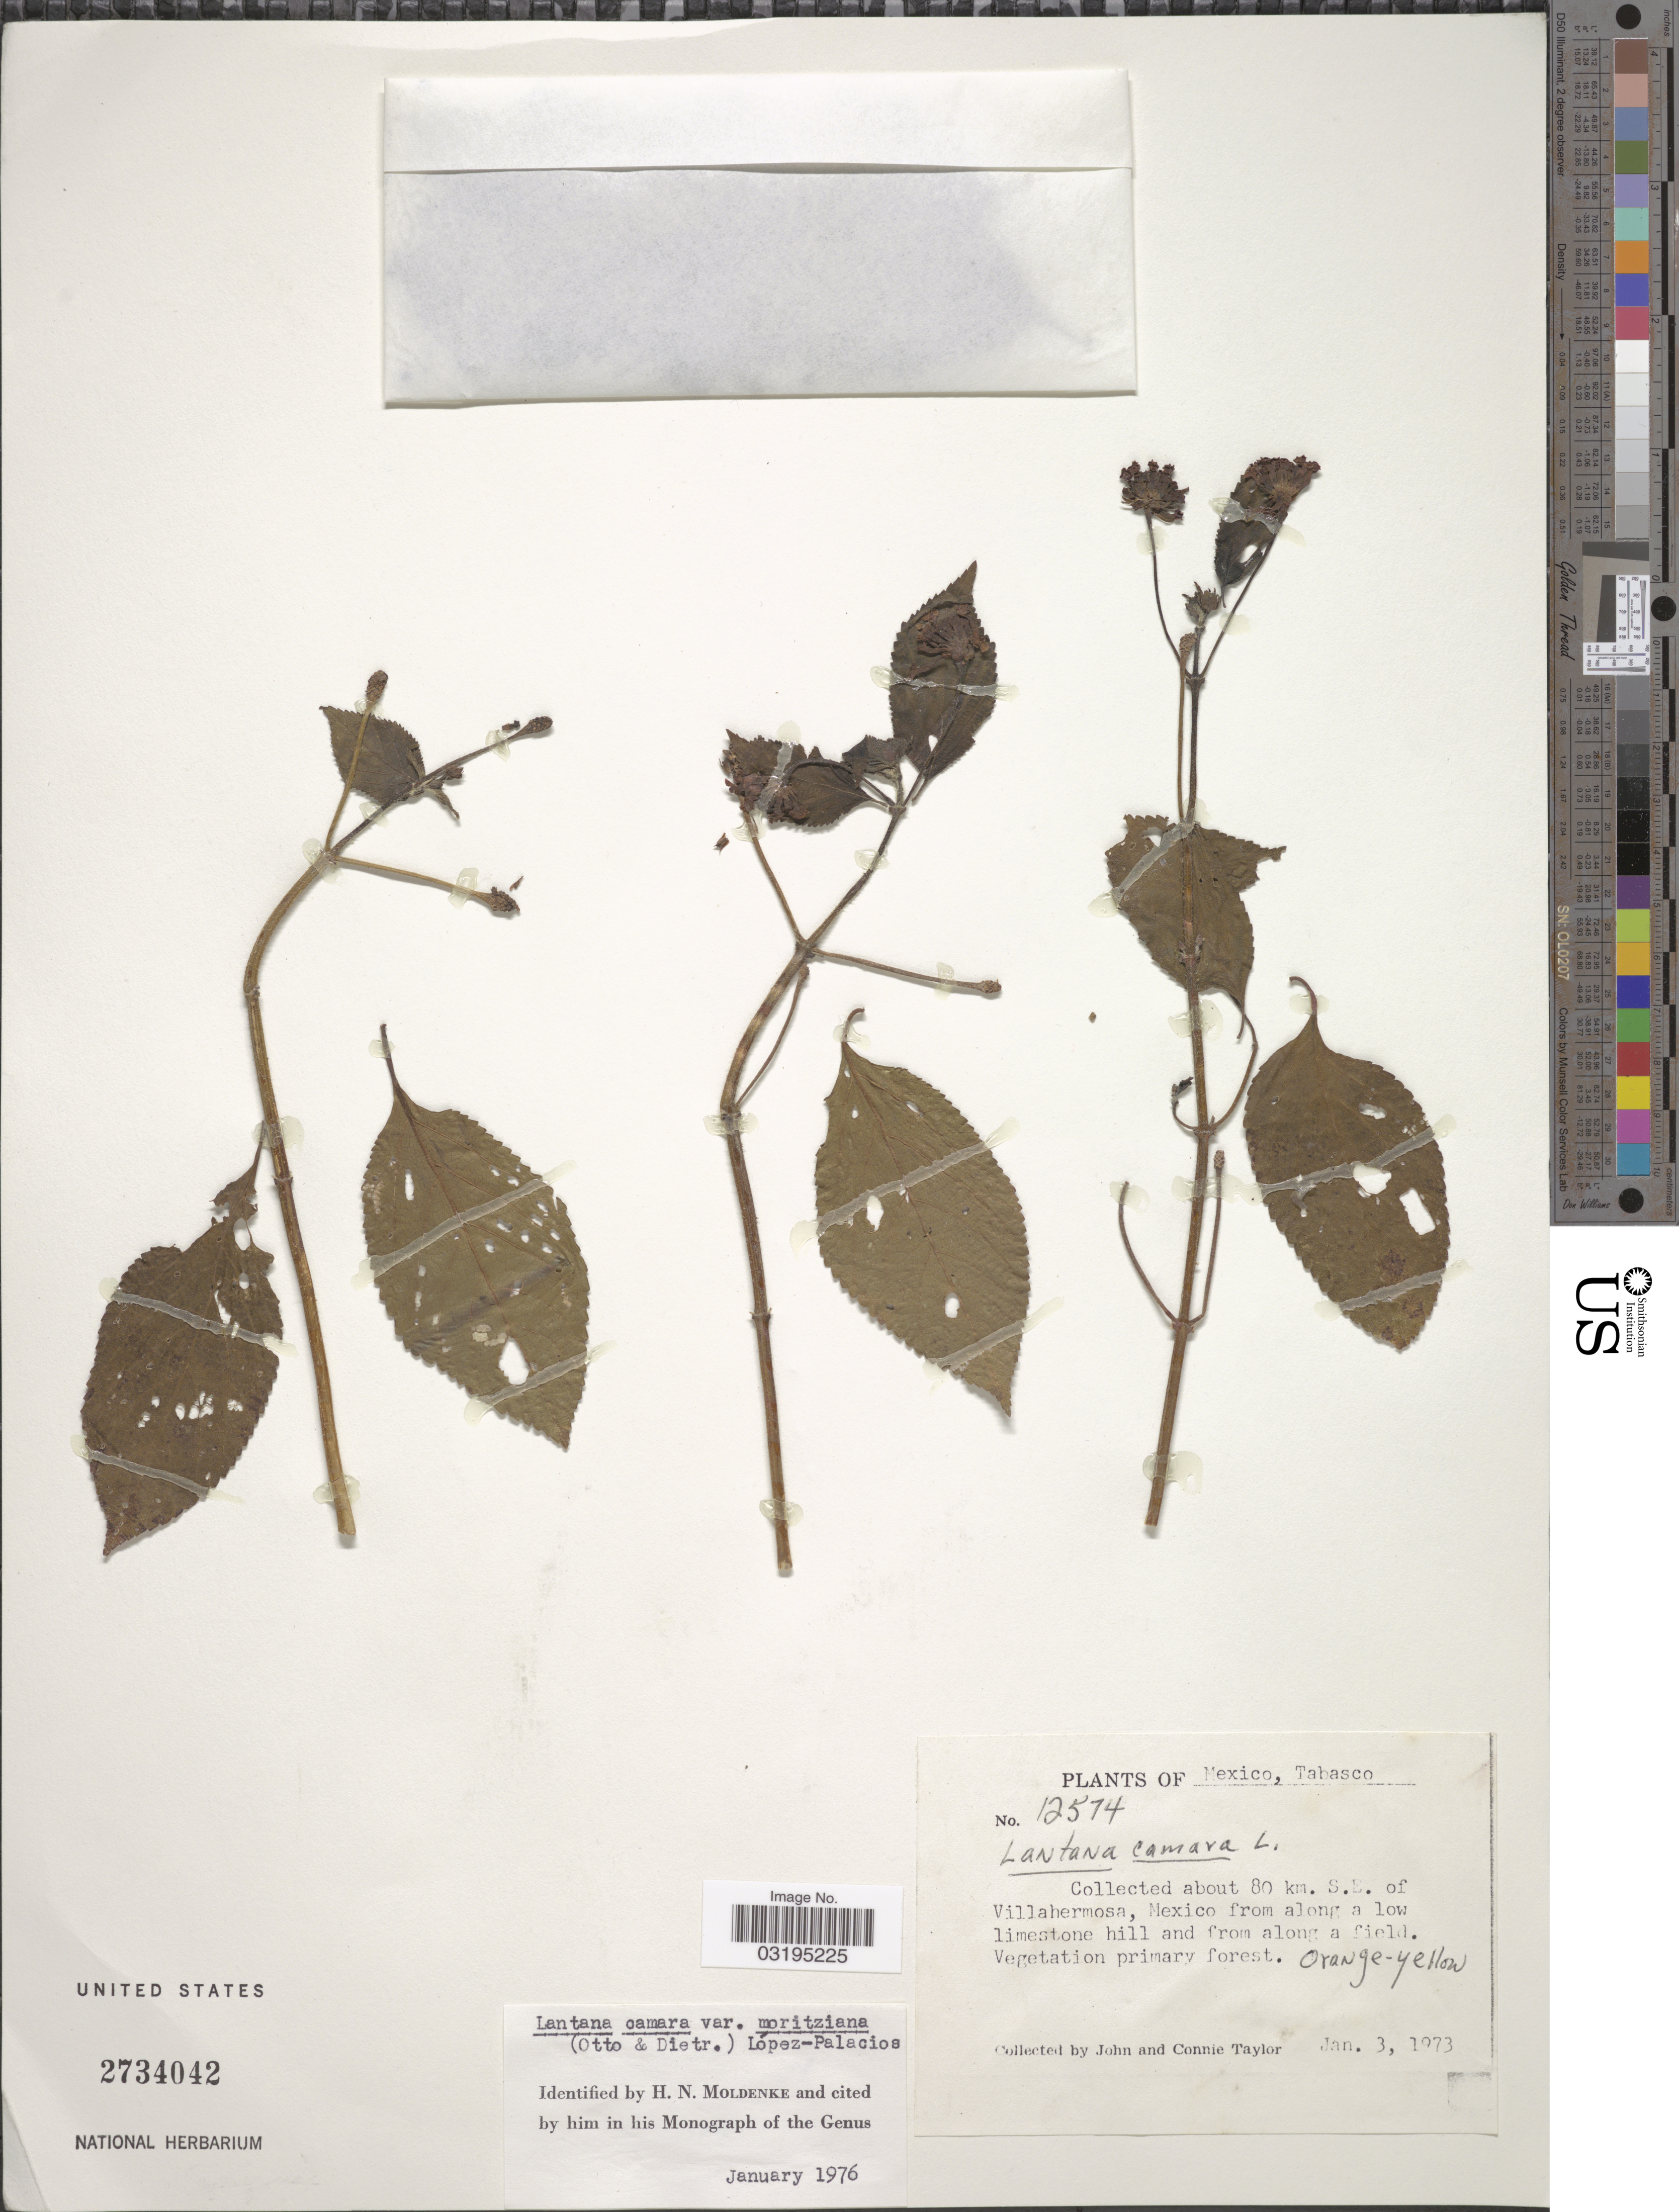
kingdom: Plantae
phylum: Tracheophyta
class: Magnoliopsida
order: Lamiales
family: Verbenaceae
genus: Lantana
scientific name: Lantana camara var. moritziana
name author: (Otto & A. Dietr.) López-Pal.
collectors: J. Taylor & C. Taylor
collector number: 12574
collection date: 1973-01-03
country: Mexico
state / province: Tabasco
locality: About 80 km. S.E. of Villahermosa, Mexico from along a low limestone hill and from along a field.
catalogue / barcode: US 2734042